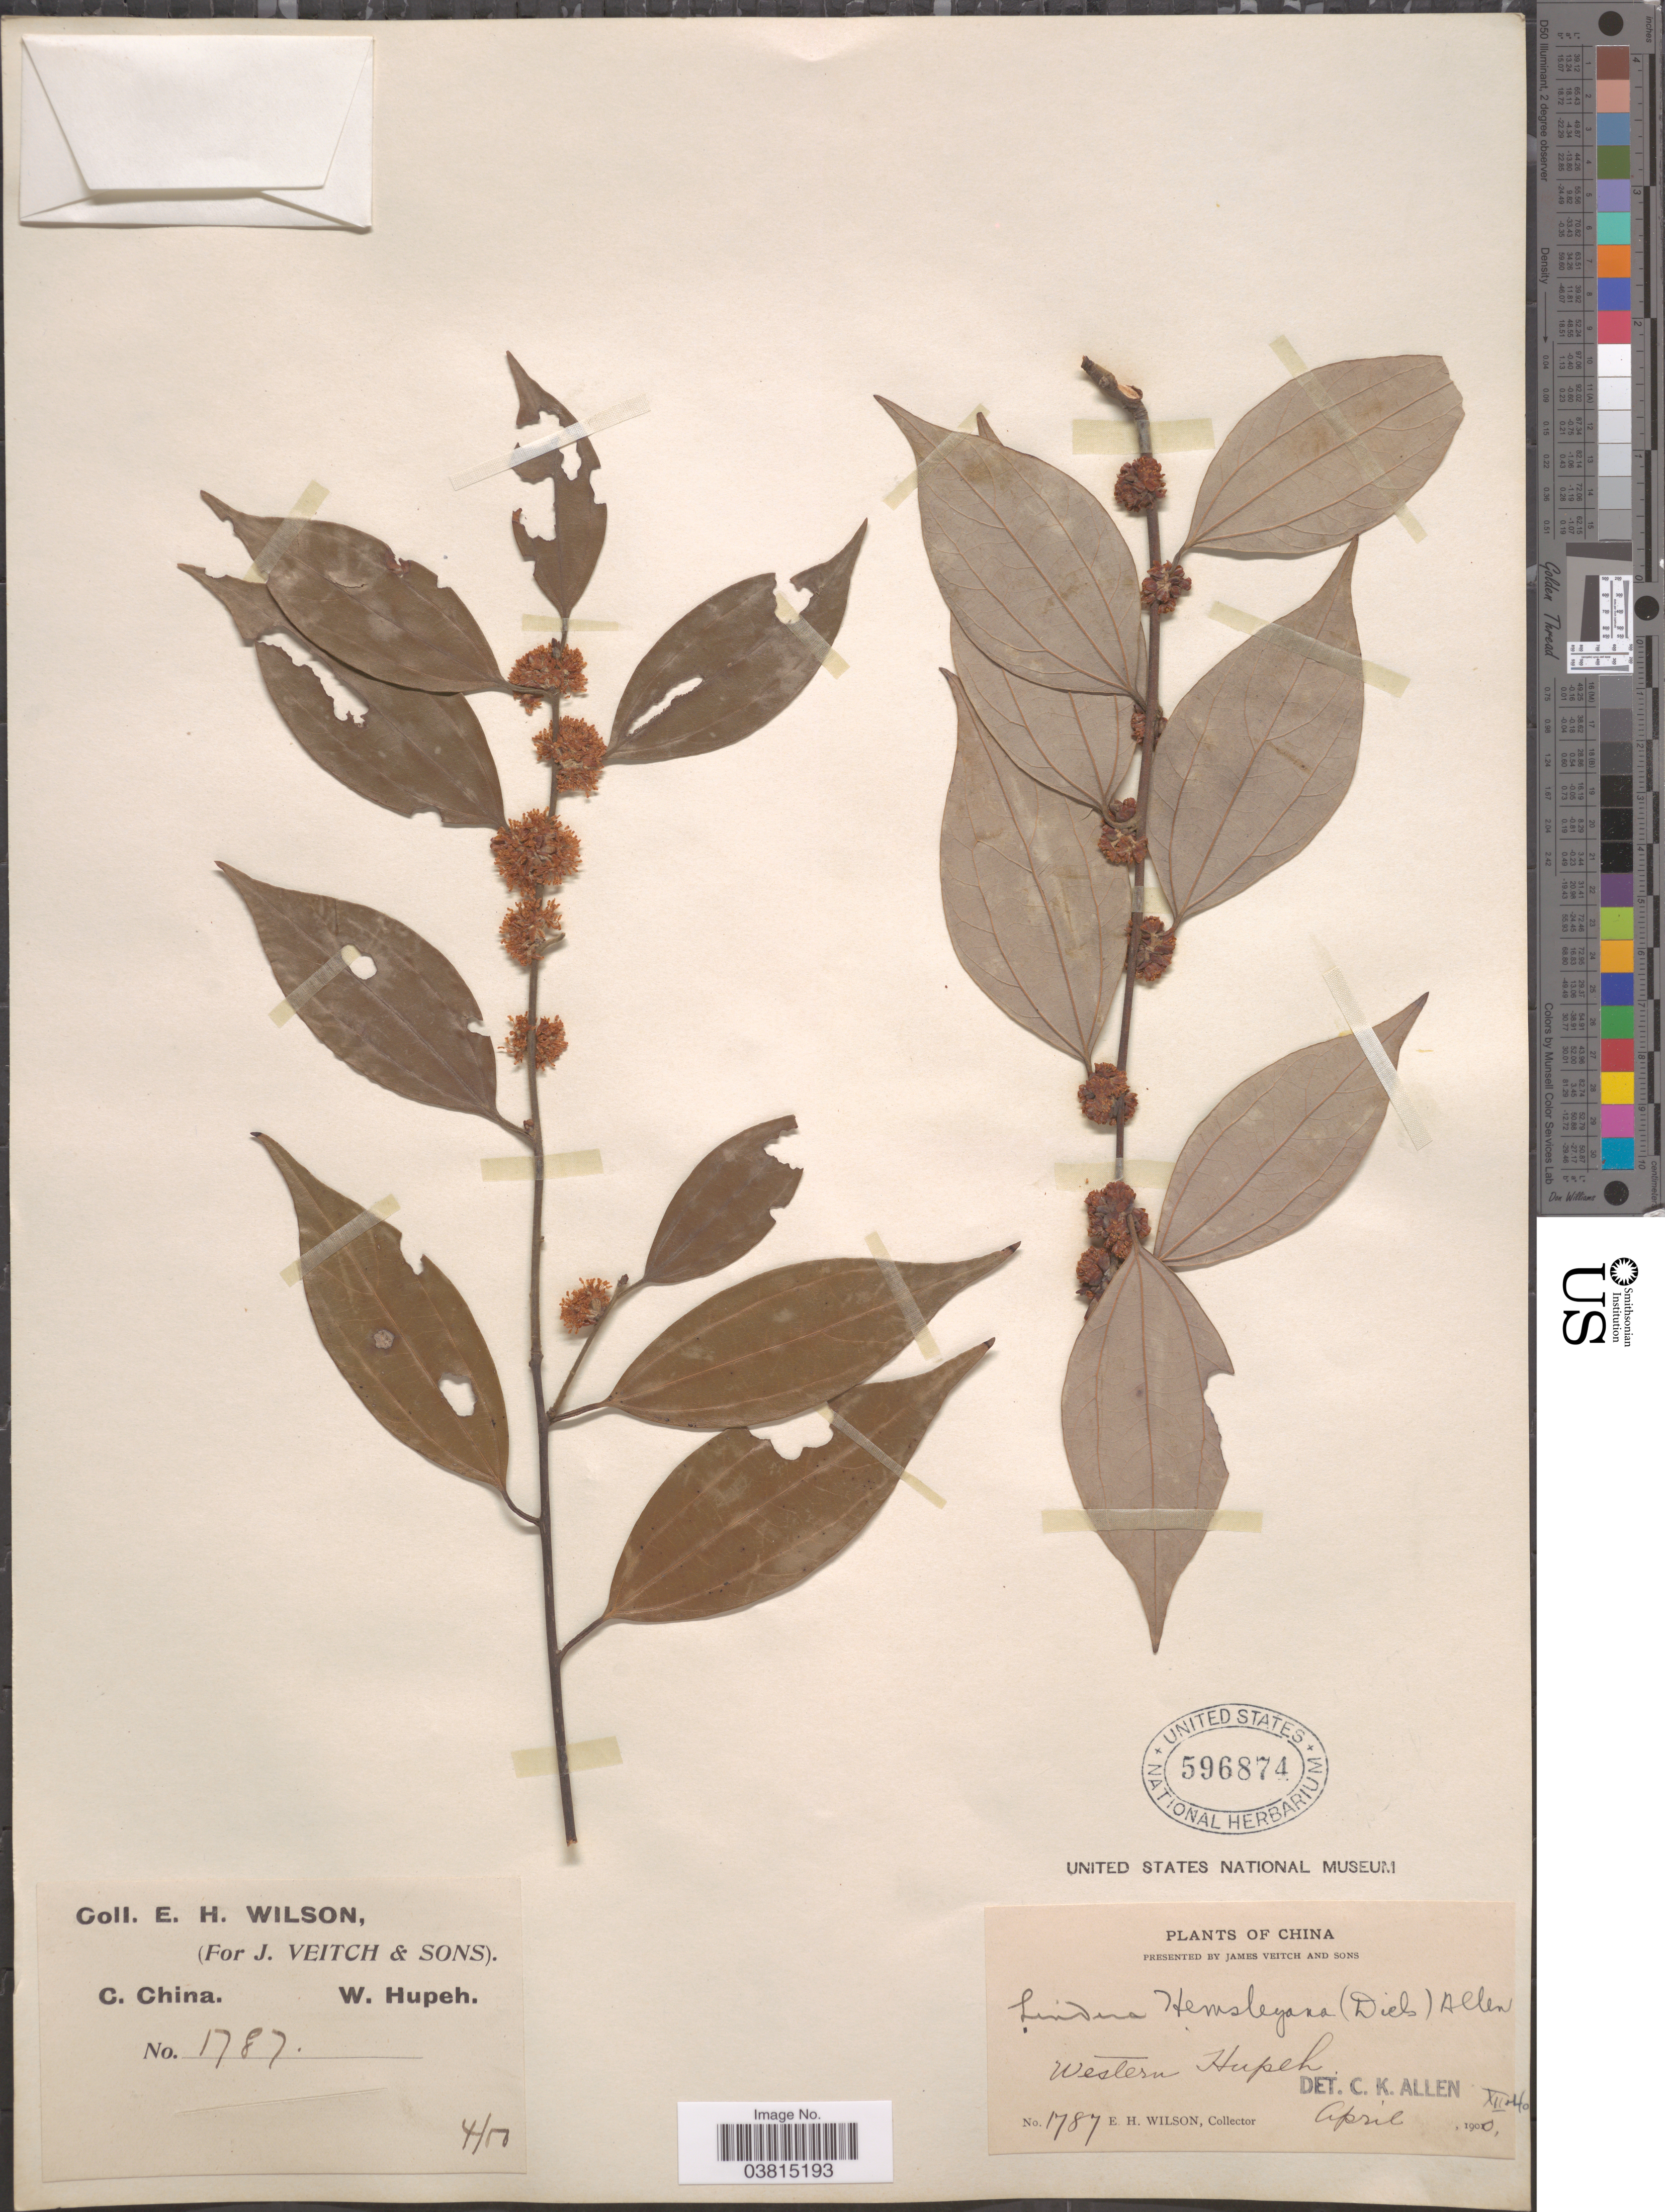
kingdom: Plantae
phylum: Tracheophyta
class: Magnoliopsida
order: Laurales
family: Lauraceae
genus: Lindera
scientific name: Lindera hemsleyana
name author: (Diels) C.K. Allen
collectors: E. Wilson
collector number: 1787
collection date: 1900-04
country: China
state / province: Hubei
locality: Western Hupeh. C. China.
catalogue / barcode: US 596874